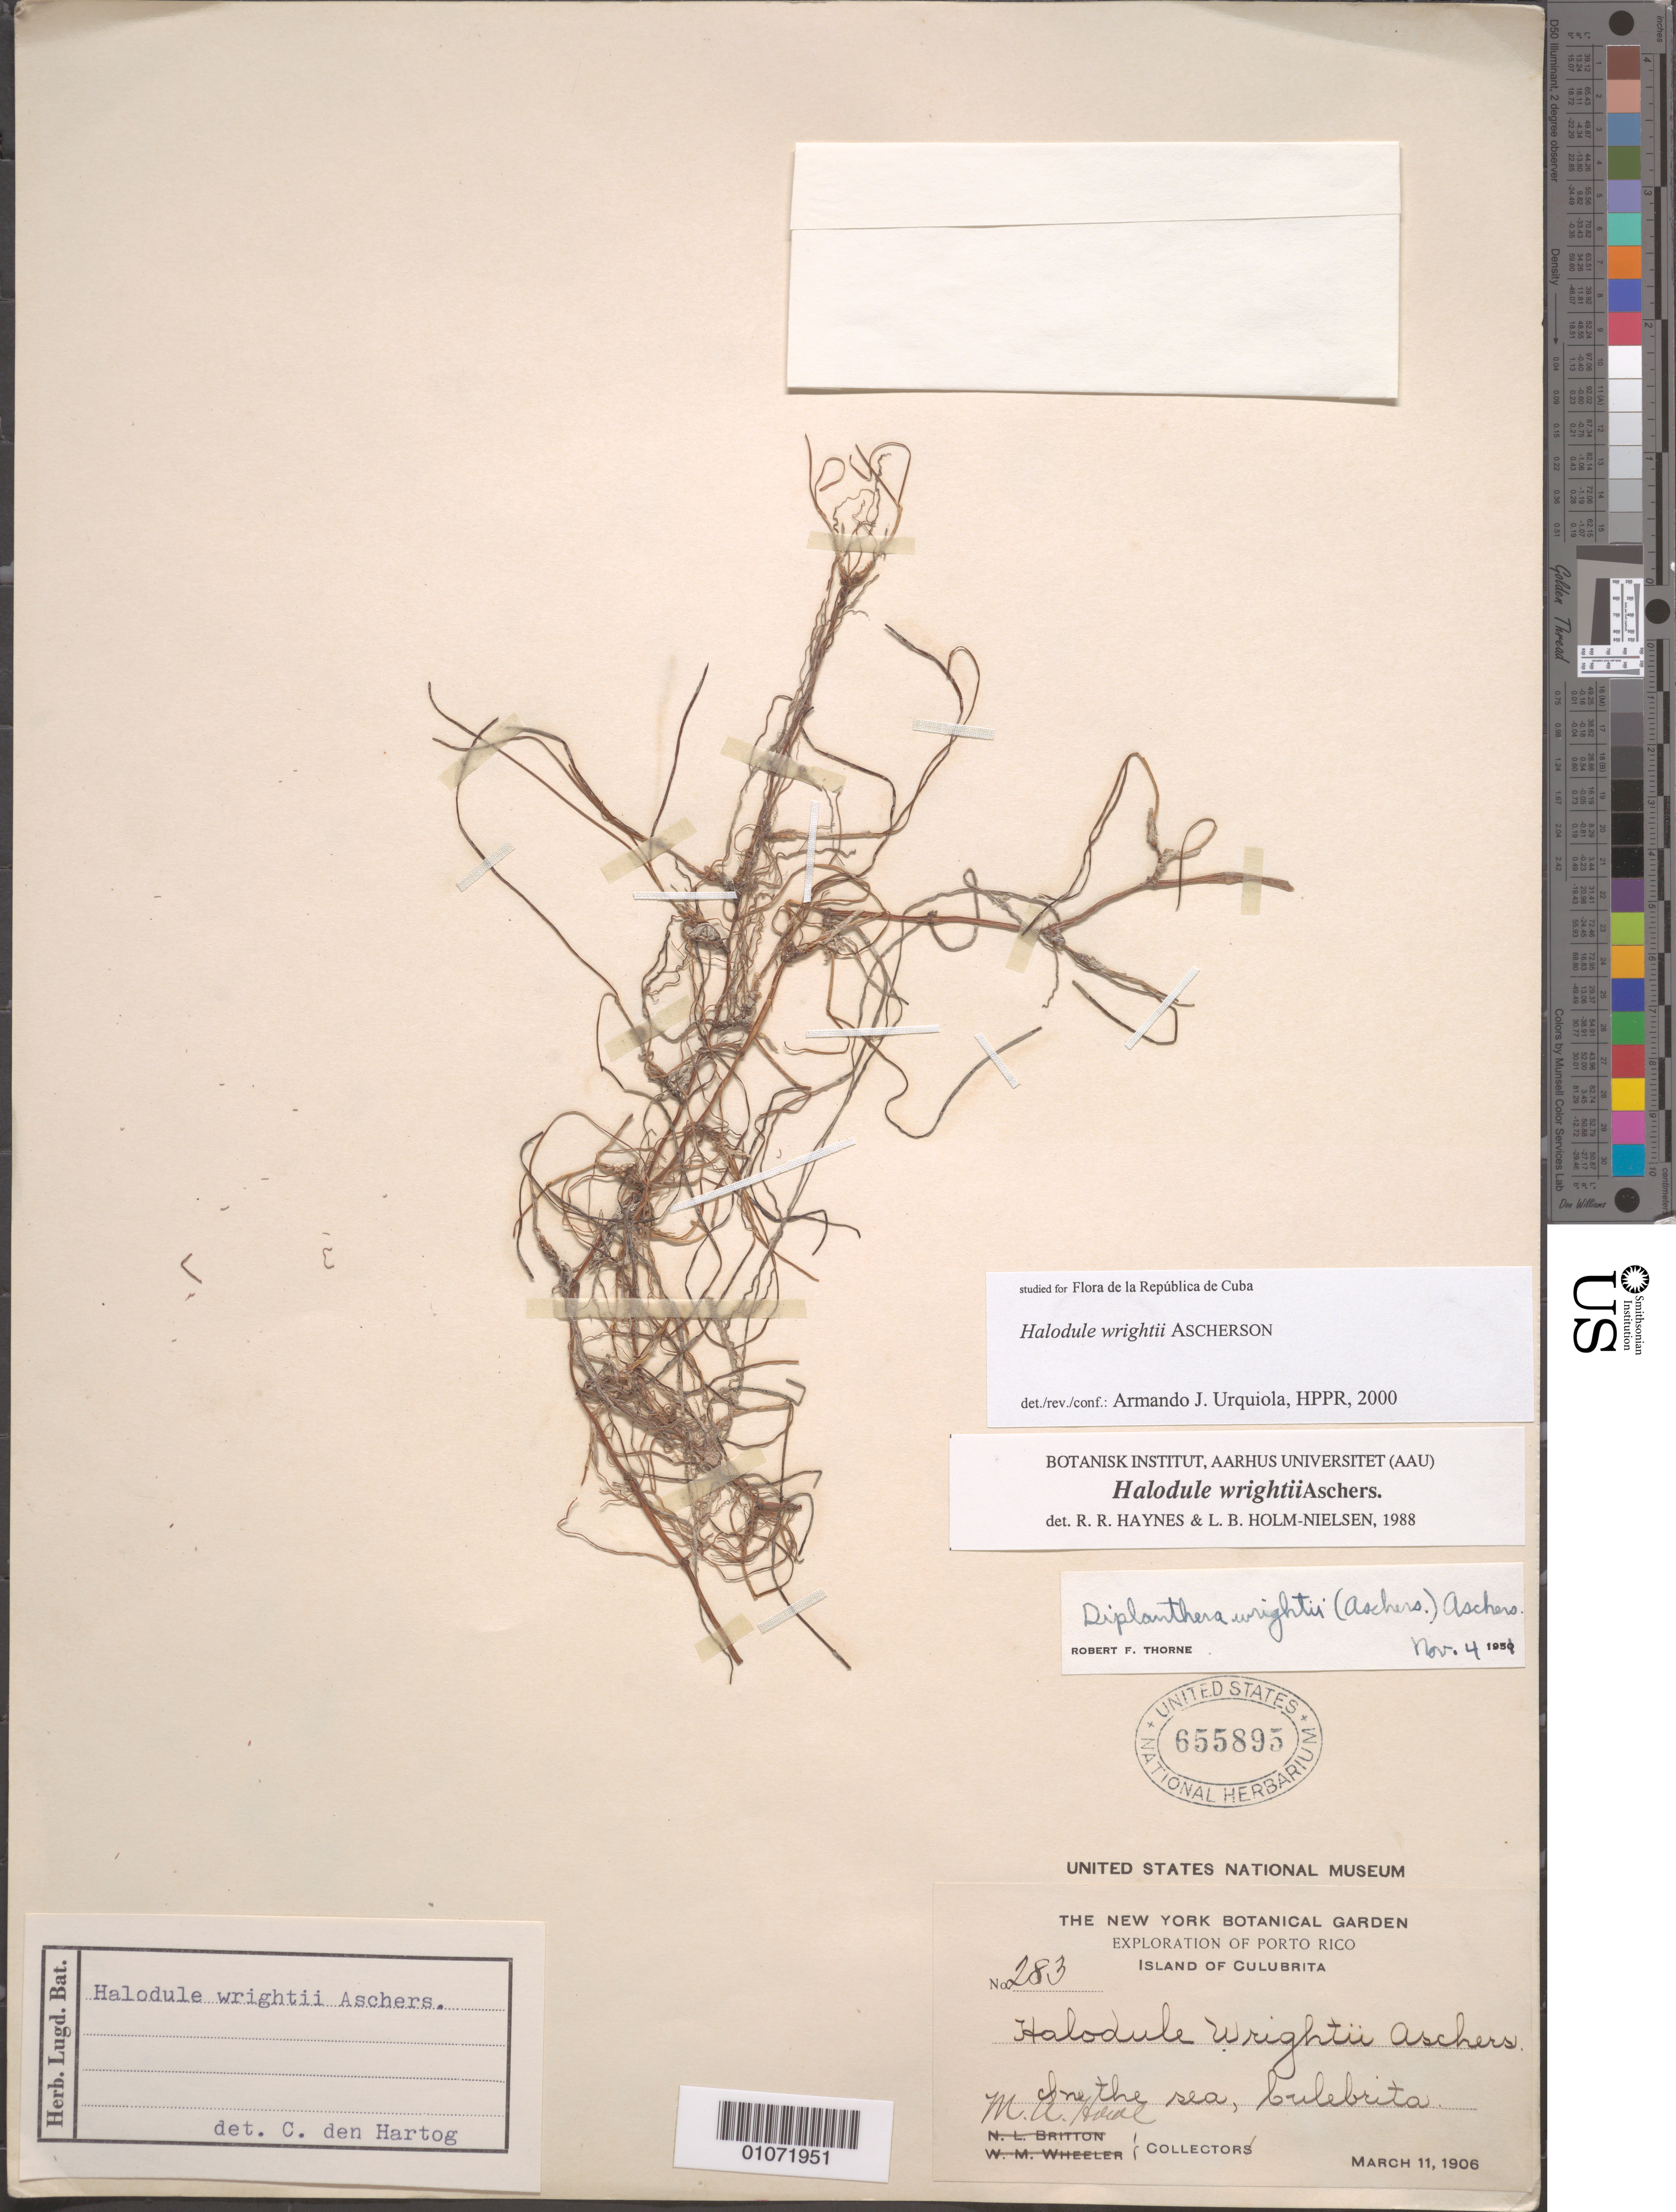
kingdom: Plantae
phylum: Tracheophyta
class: Liliopsida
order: Alismatales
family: Cymodoceaceae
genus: Halodule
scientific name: Halodule wrightii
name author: Asch.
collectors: M. A. Howe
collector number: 283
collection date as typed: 11 Mar 1906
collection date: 1906-03-11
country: Puerto Rico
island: Culebrita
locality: In the sea, Culebrita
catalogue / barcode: US 655895